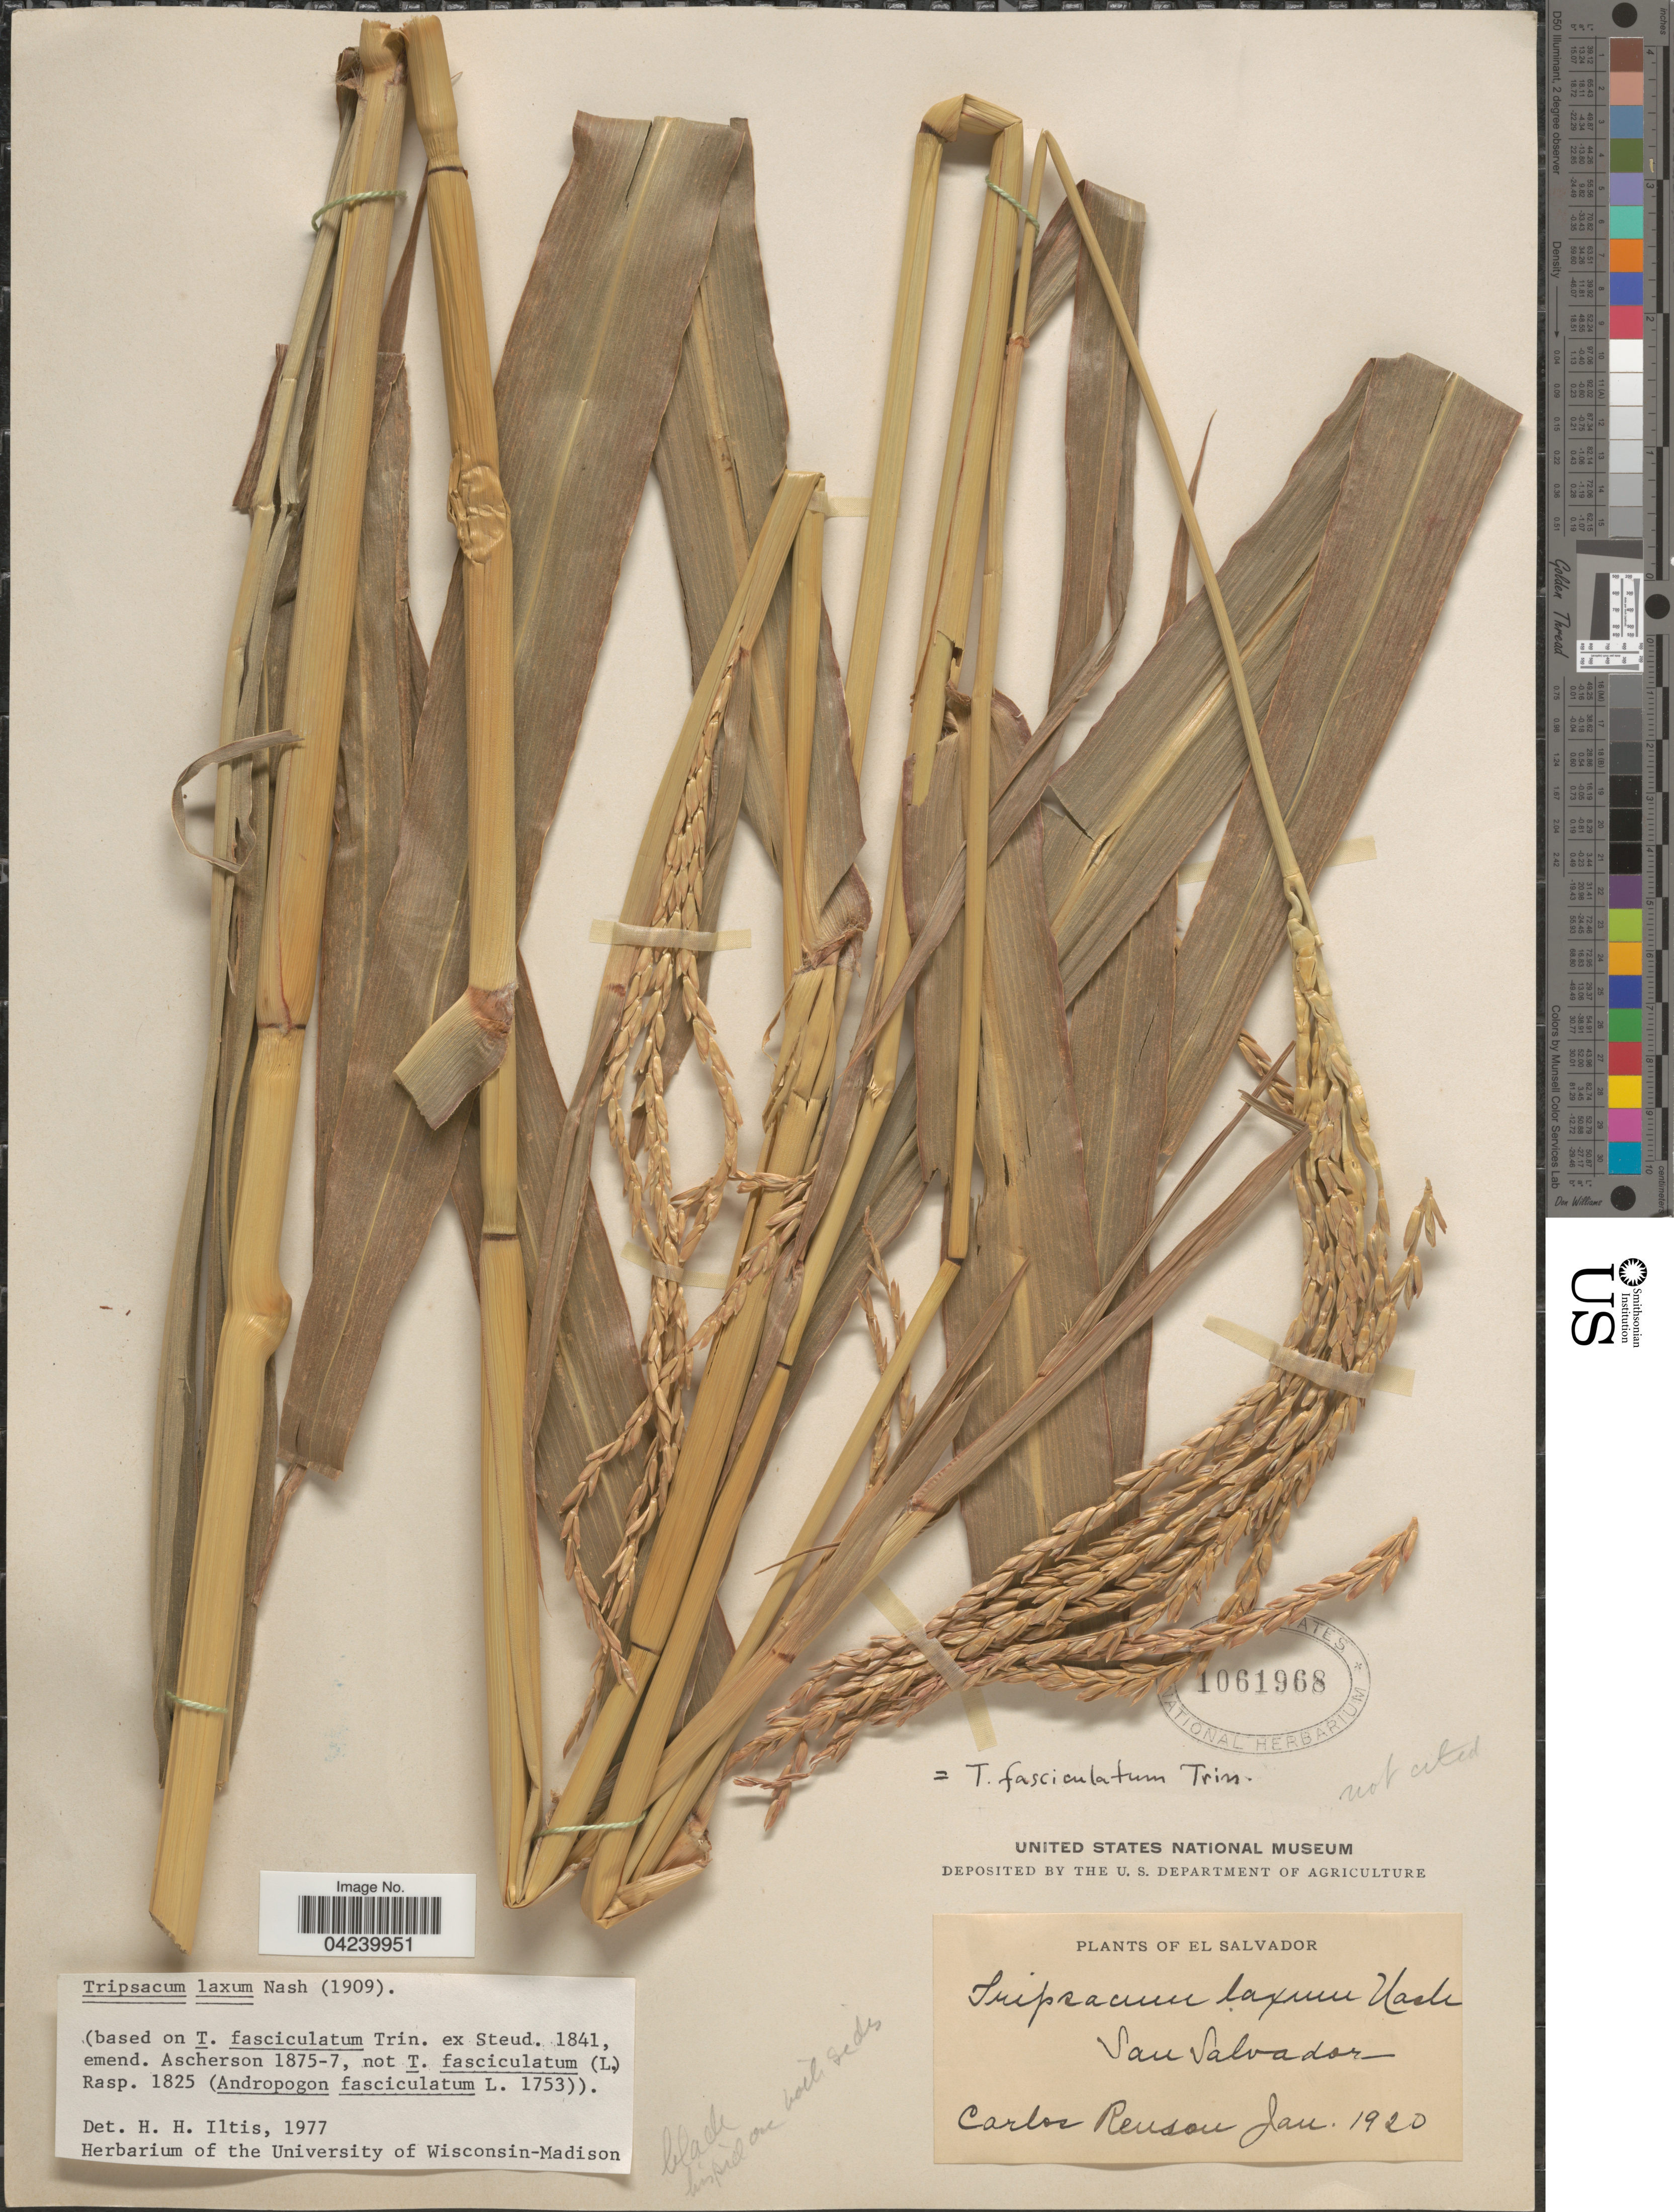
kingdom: Plantae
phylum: Tracheophyta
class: Liliopsida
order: Poales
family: Poaceae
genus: Tripsacum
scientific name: Tripsacum laxum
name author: Nash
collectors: C. Renson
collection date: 1920-01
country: El Salvador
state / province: San Salvador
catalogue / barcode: US 1061968